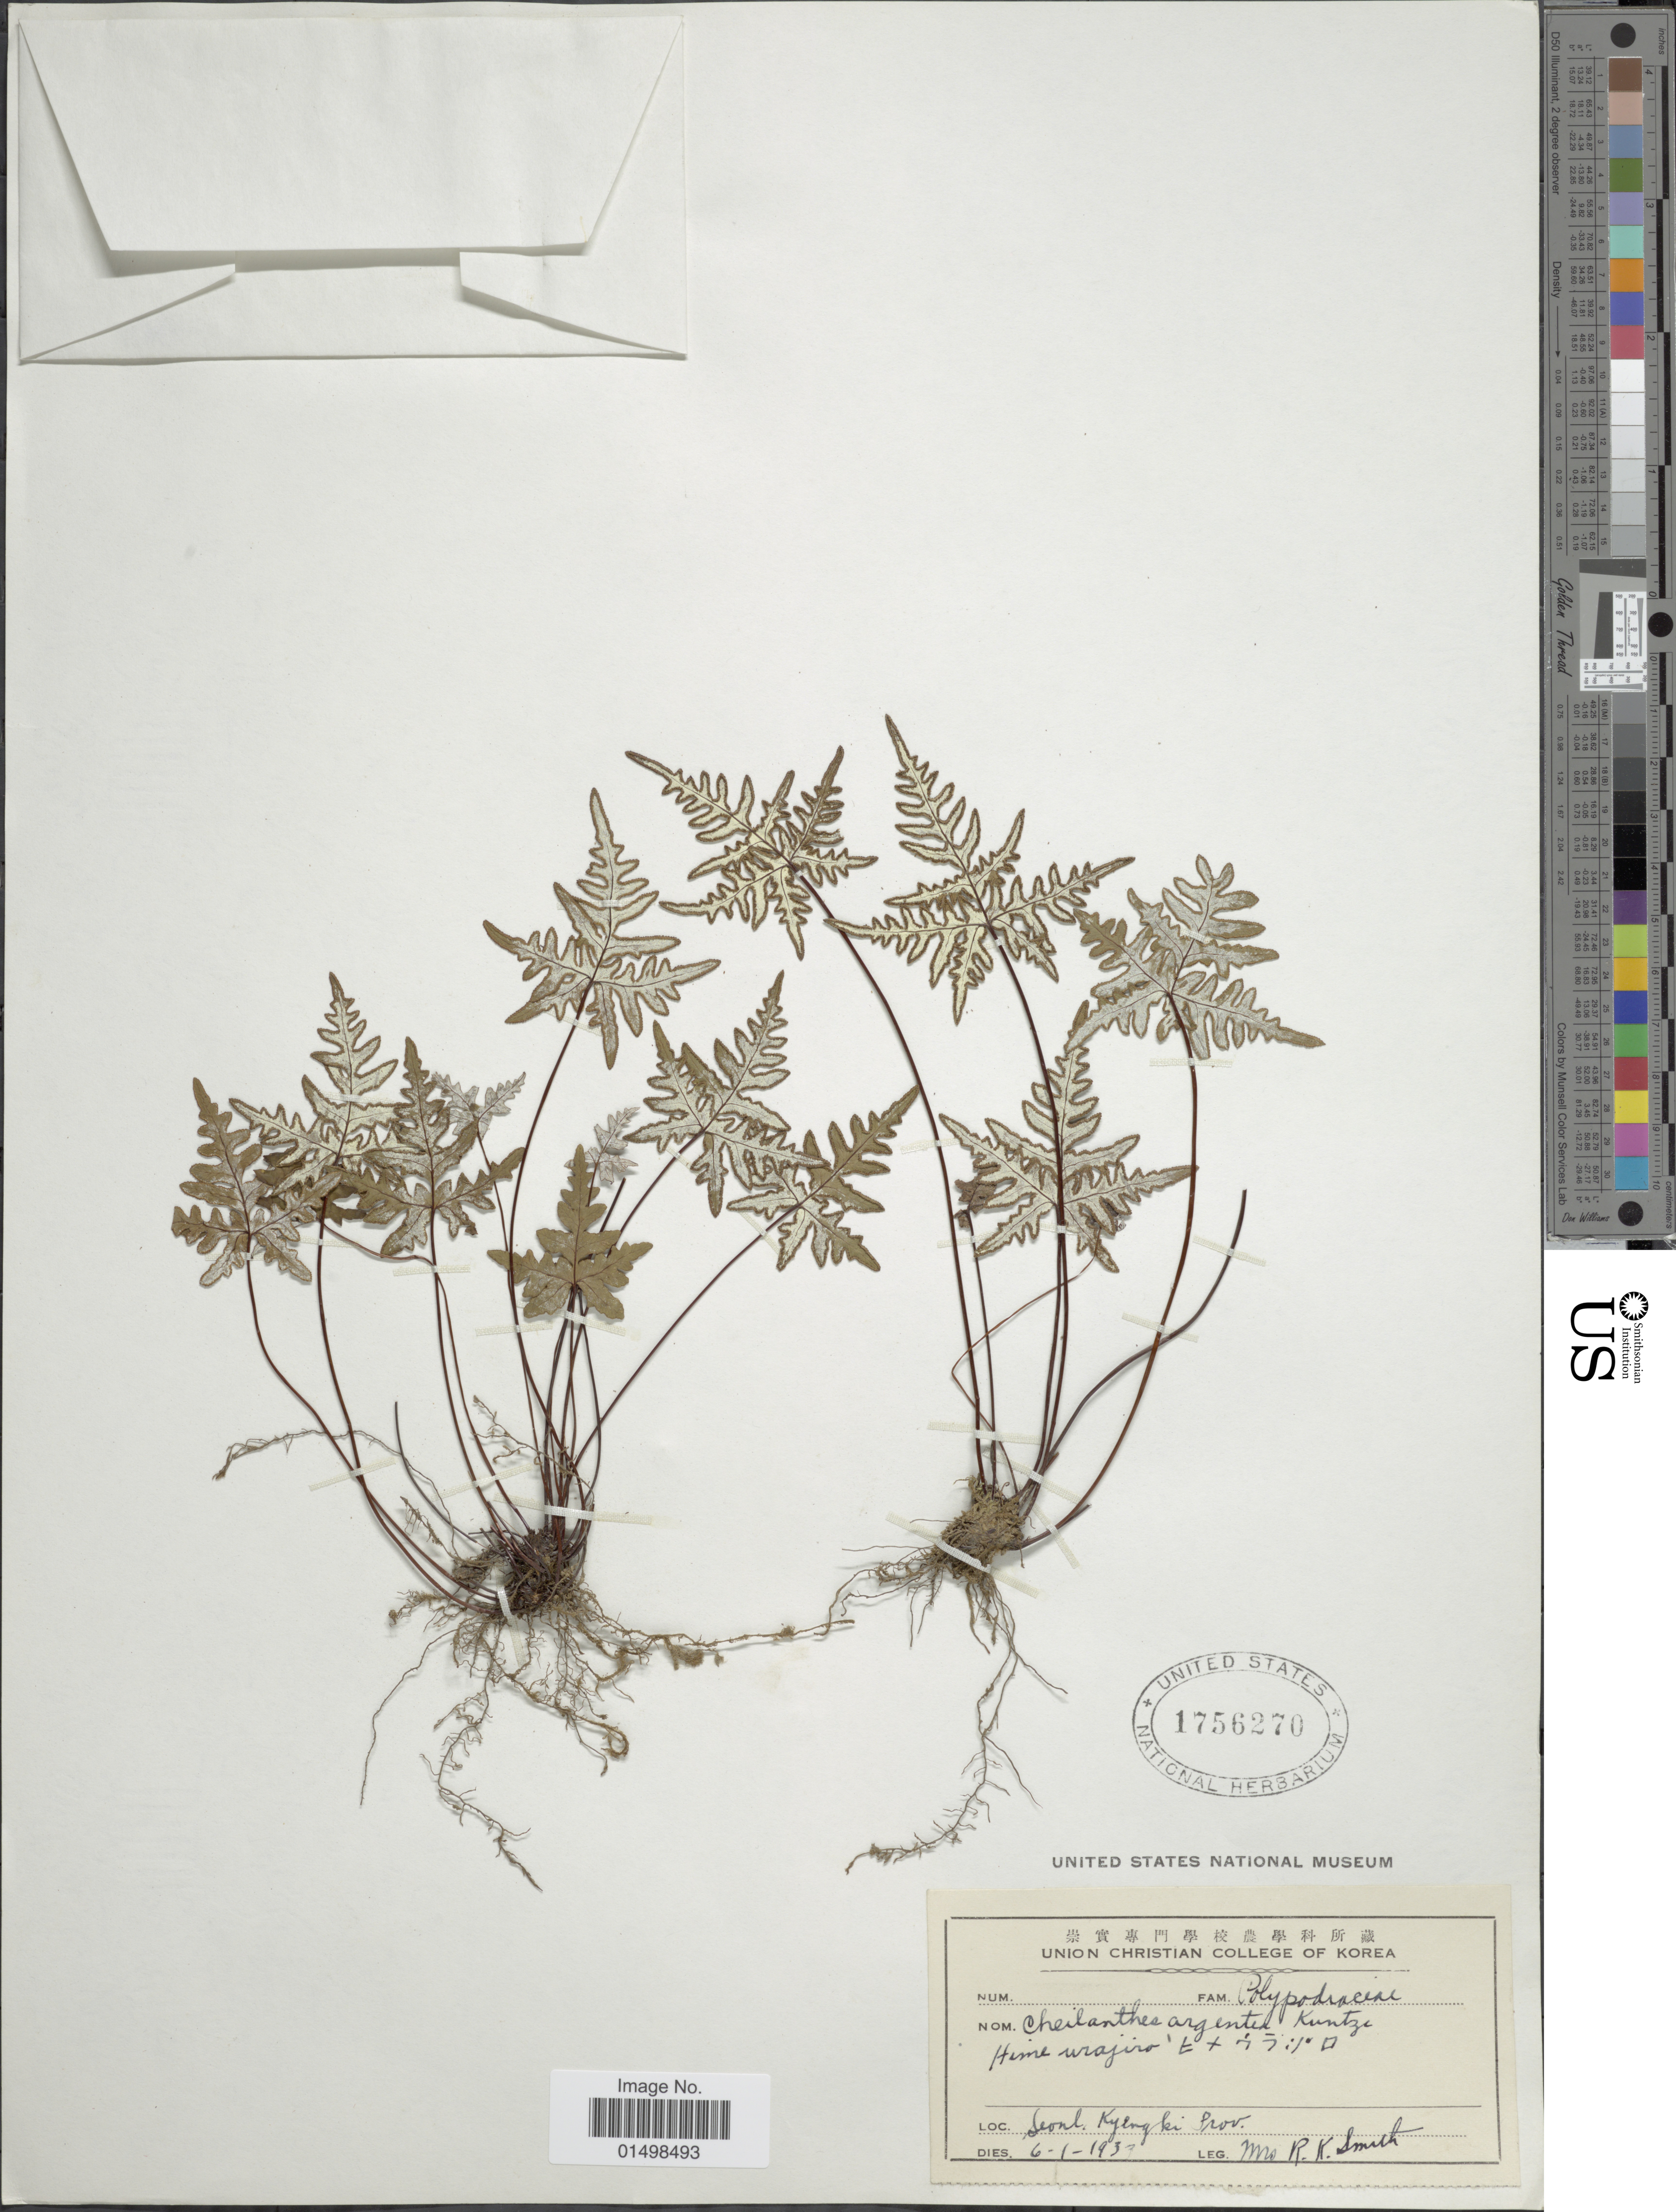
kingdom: Plantae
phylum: Tracheophyta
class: Polypodiopsida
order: Polypodiales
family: Pteridaceae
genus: Aleuritopteris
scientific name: Aleuritopteris argentea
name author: (S.G. Gmel.) Fée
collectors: Mrs. R. K. Smith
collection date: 1939-01-06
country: South Korea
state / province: Seoul Special City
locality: Seoul, Kyengki Prov.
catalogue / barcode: US 1756270